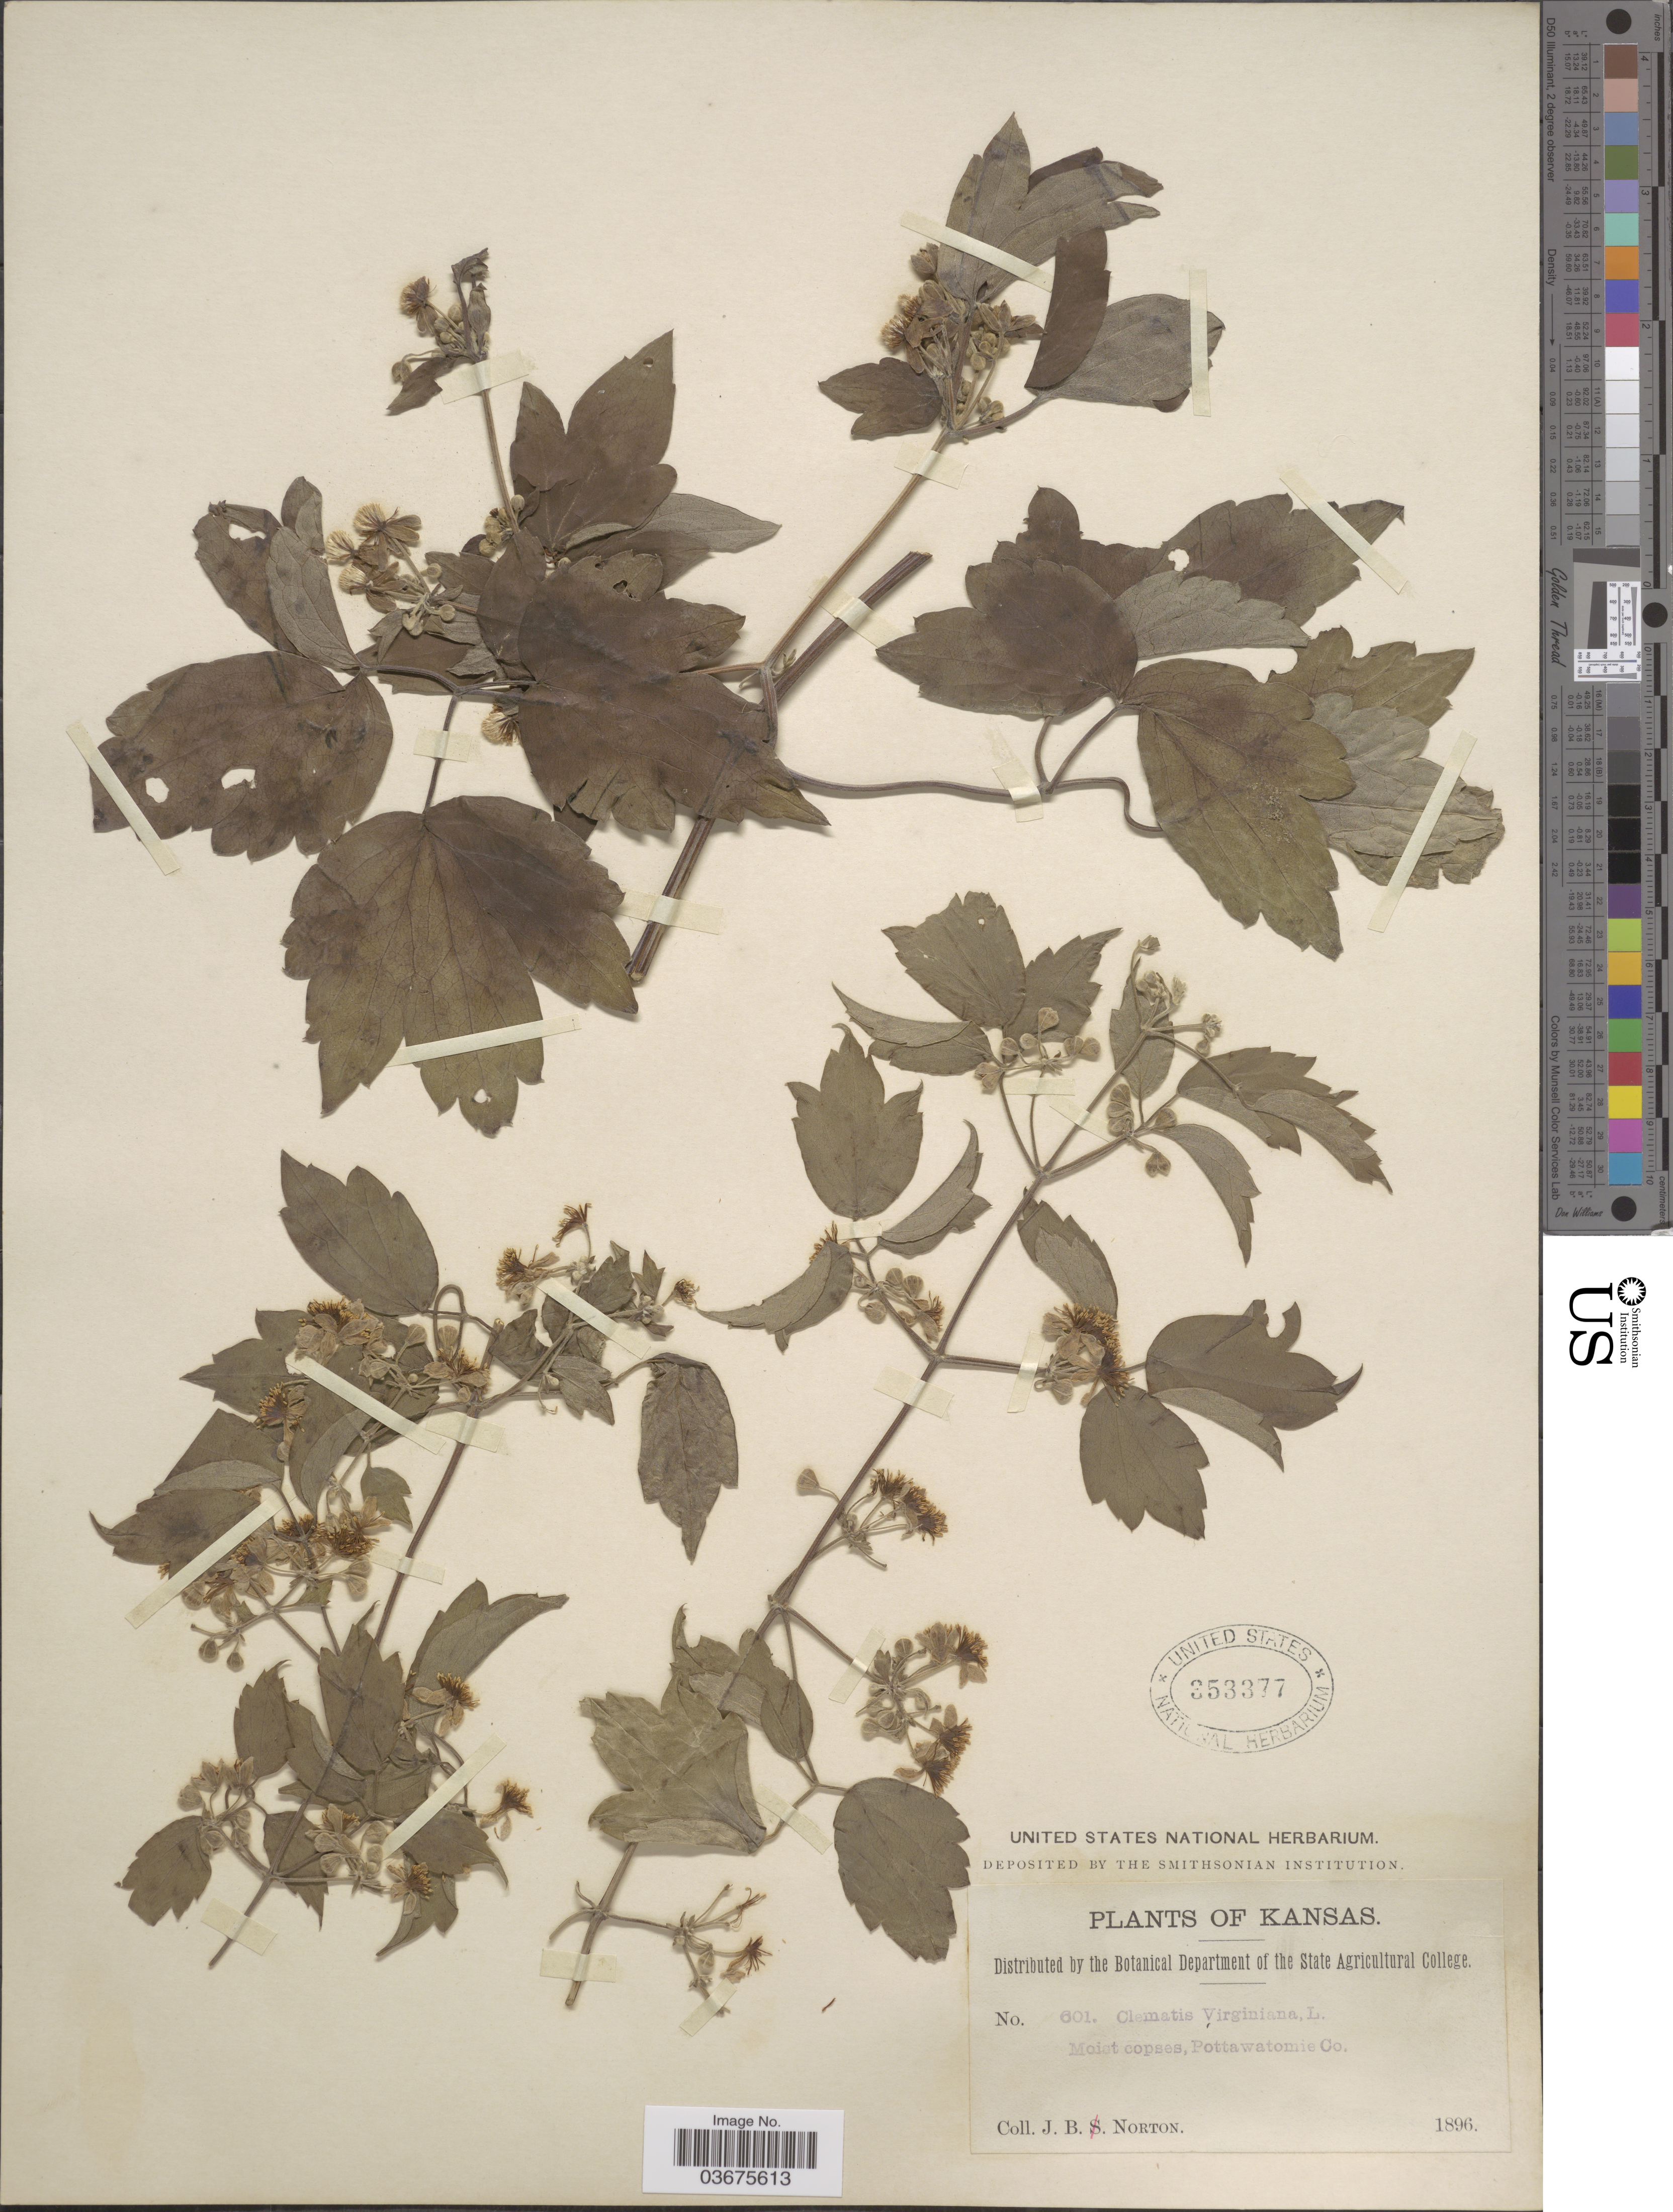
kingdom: Plantae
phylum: Tracheophyta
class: Magnoliopsida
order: Ranunculales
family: Ranunculaceae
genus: Clematis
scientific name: Clematis virginiana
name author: L.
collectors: J. B. Norton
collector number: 601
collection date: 1896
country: United States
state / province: Kansas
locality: Moist copses, Pottawatomie Co.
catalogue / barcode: US 353377